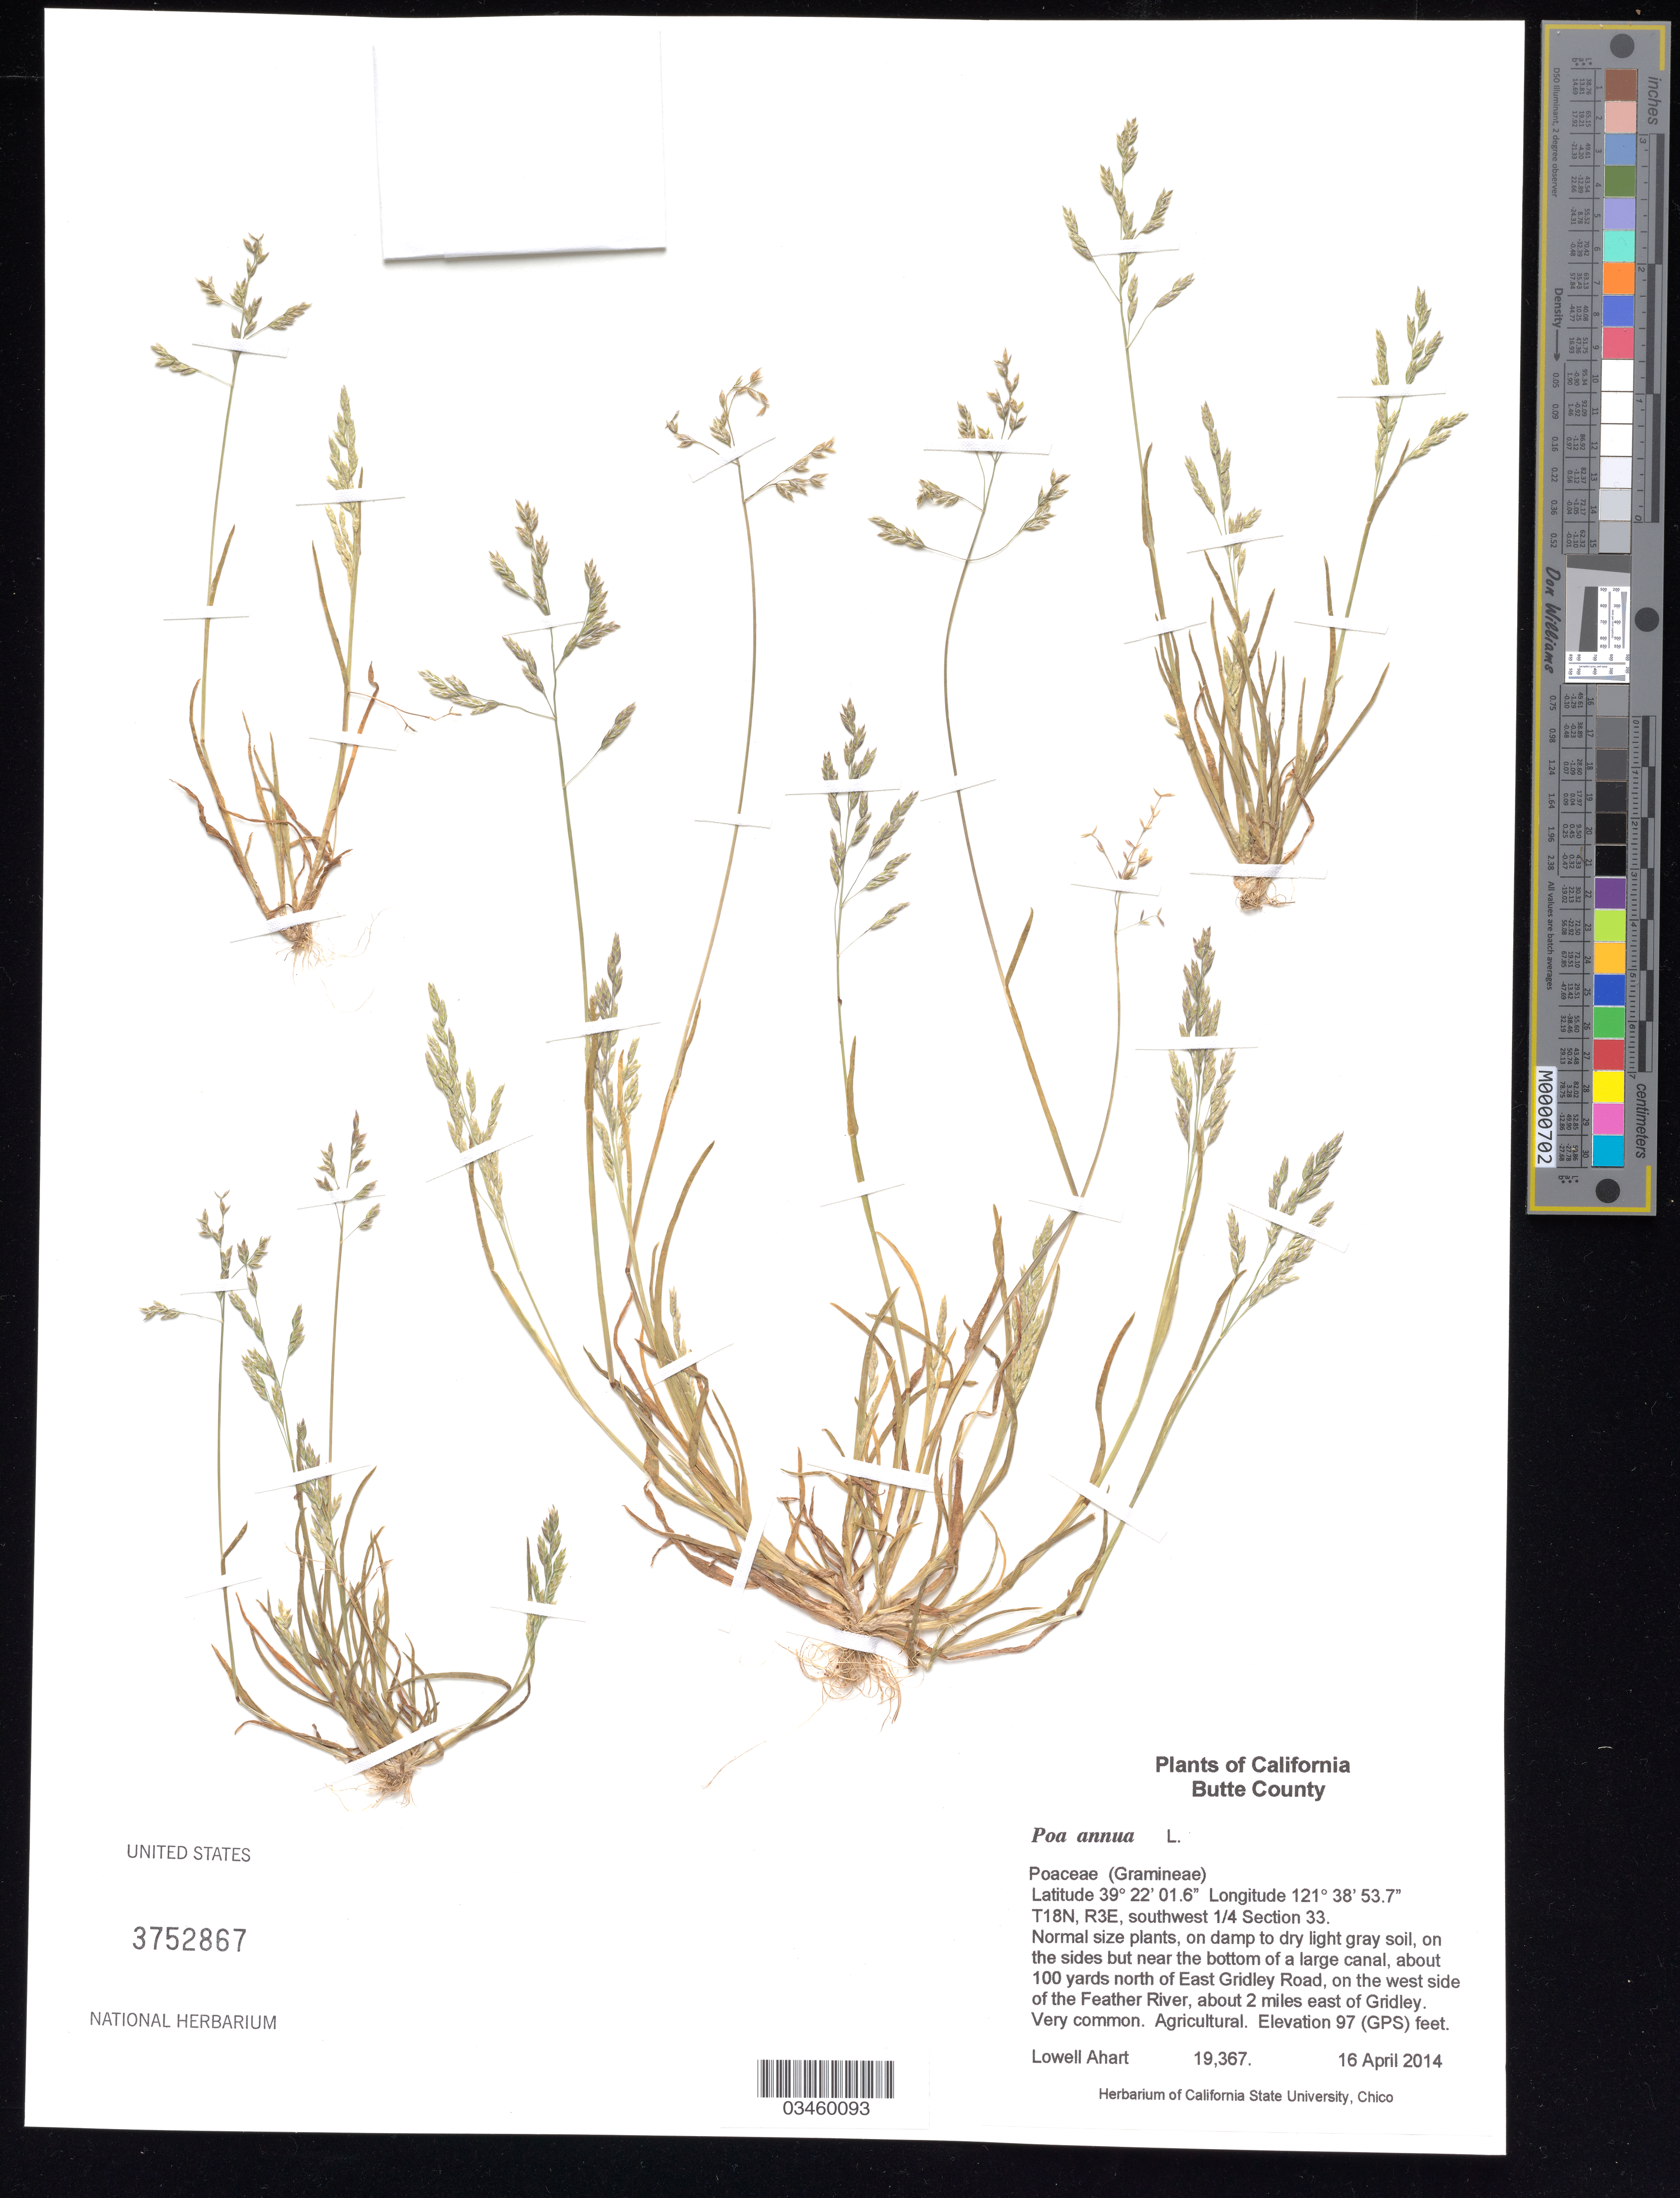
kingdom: Plantae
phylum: Tracheophyta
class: Liliopsida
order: Poales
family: Poaceae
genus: Poa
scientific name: Poa annua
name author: L.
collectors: L. Ahart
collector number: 19367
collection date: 2014-04-16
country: United States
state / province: California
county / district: Butte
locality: On the sides but near the top of a large canal, about 100 yards north of East Gridley Road, on the west side of the Feather River, about 2 miles east of Gridley.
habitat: Damp to dry light gray soil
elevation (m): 30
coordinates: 39 22 01.6 N, 121 38 53.7 W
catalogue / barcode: US 3752867